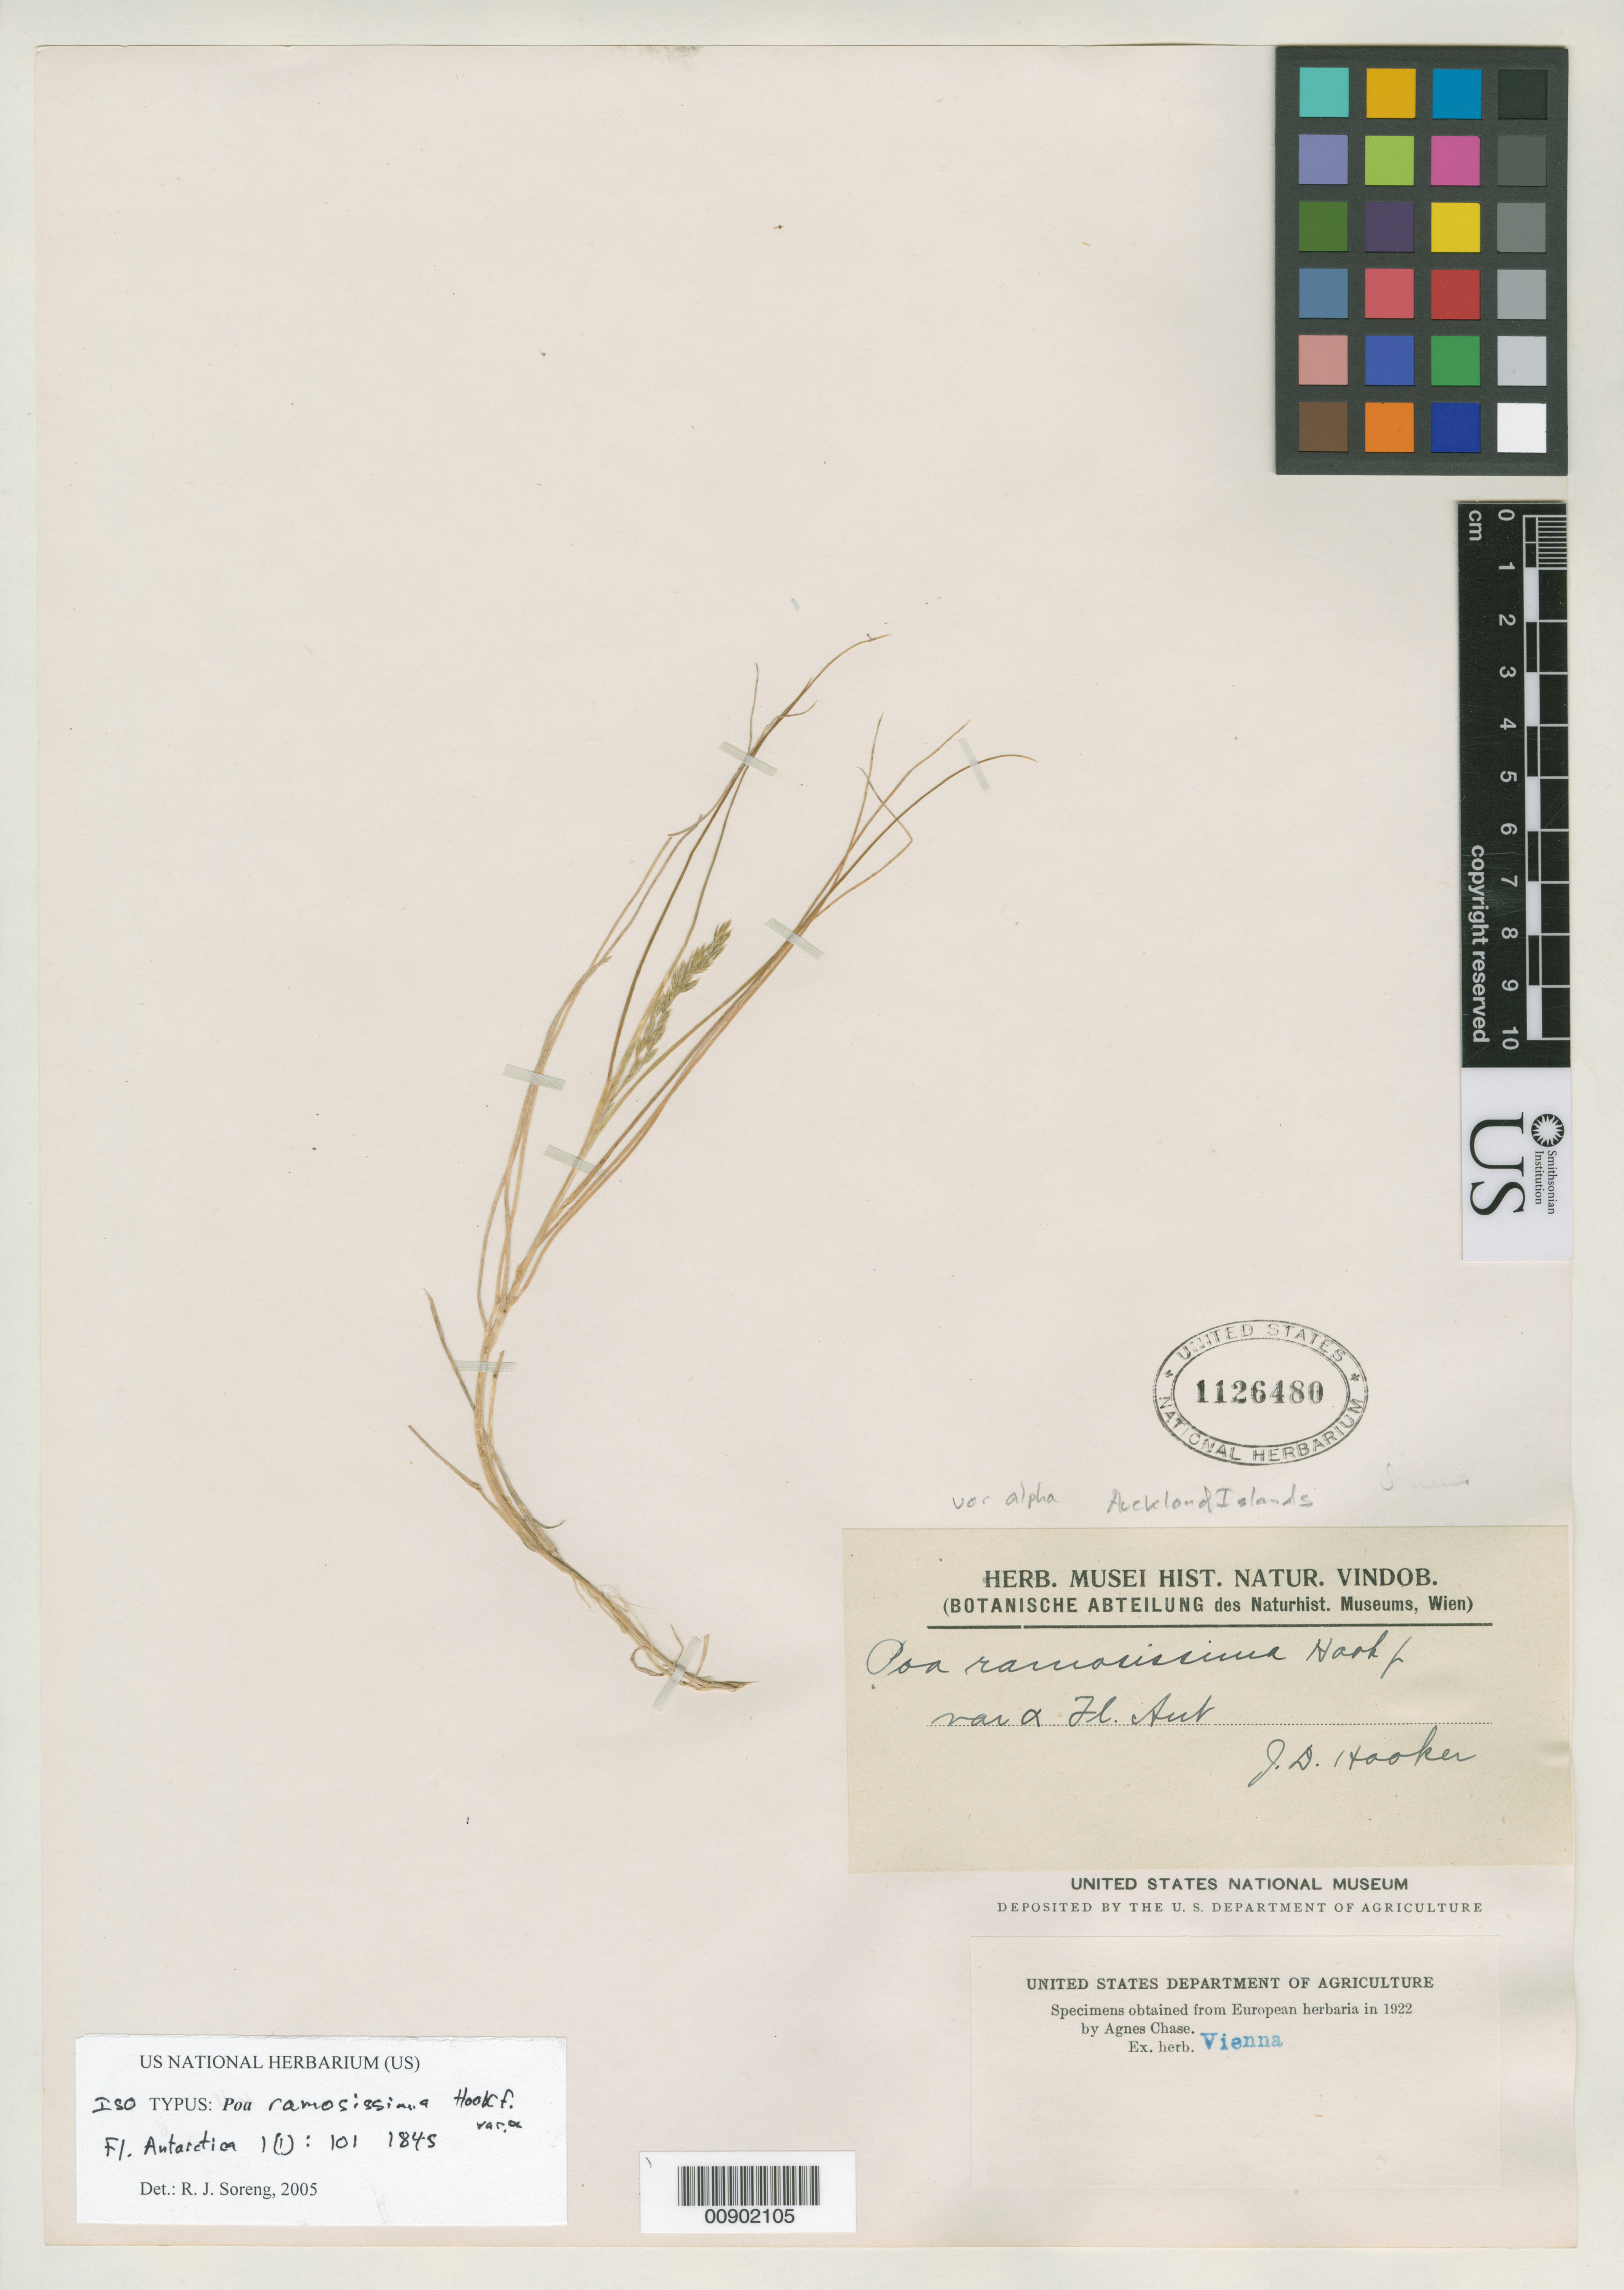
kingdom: Plantae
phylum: Tracheophyta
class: Liliopsida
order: Poales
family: Poaceae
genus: Poa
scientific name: Poa ramosissima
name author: Hook. f.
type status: Isotype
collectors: J. D. Hooker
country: New Zealand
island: Auckland Islands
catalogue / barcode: US 1126480